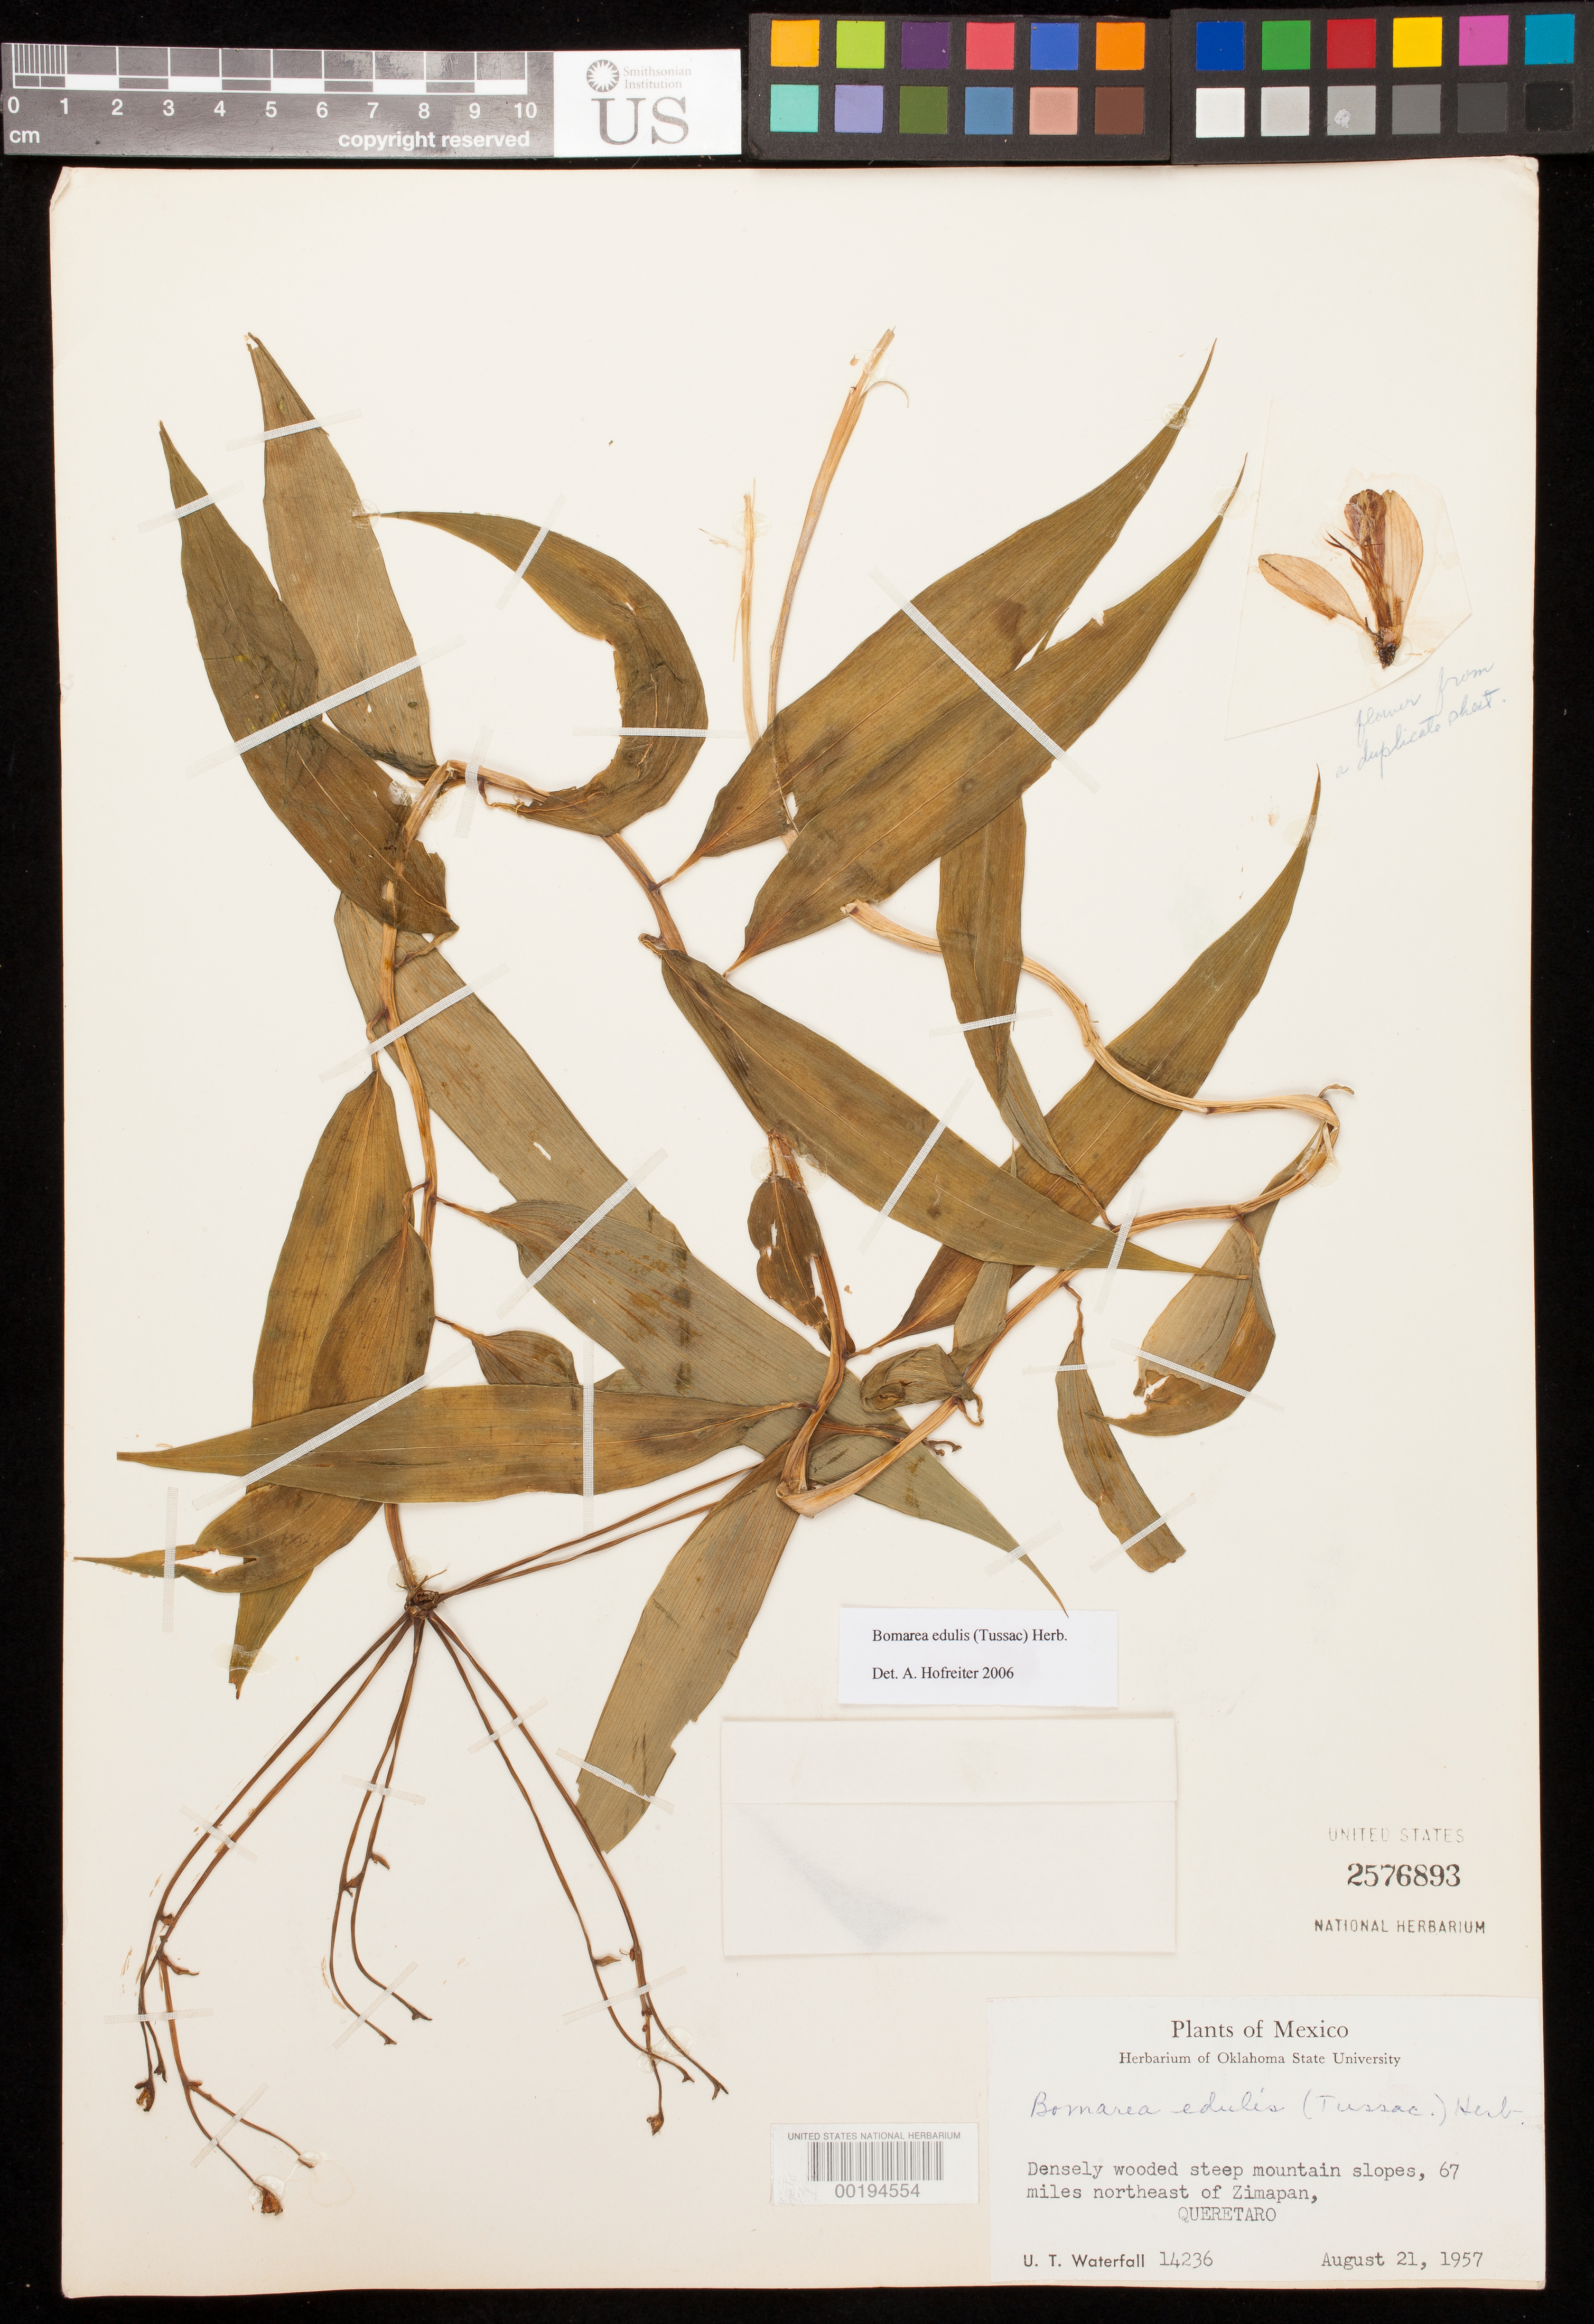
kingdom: Plantae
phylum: Tracheophyta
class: Liliopsida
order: Liliales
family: Alstroemeriaceae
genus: Bomarea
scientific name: Bomarea edulis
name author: (Tussac) Herb.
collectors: U. T. Waterfall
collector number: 14236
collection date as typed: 21 Aug 1957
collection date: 1957-08-21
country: Mexico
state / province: Querétaro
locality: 67 mi NE of Zimapan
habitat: Densely wooded steep mountain slopes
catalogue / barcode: US 2576893